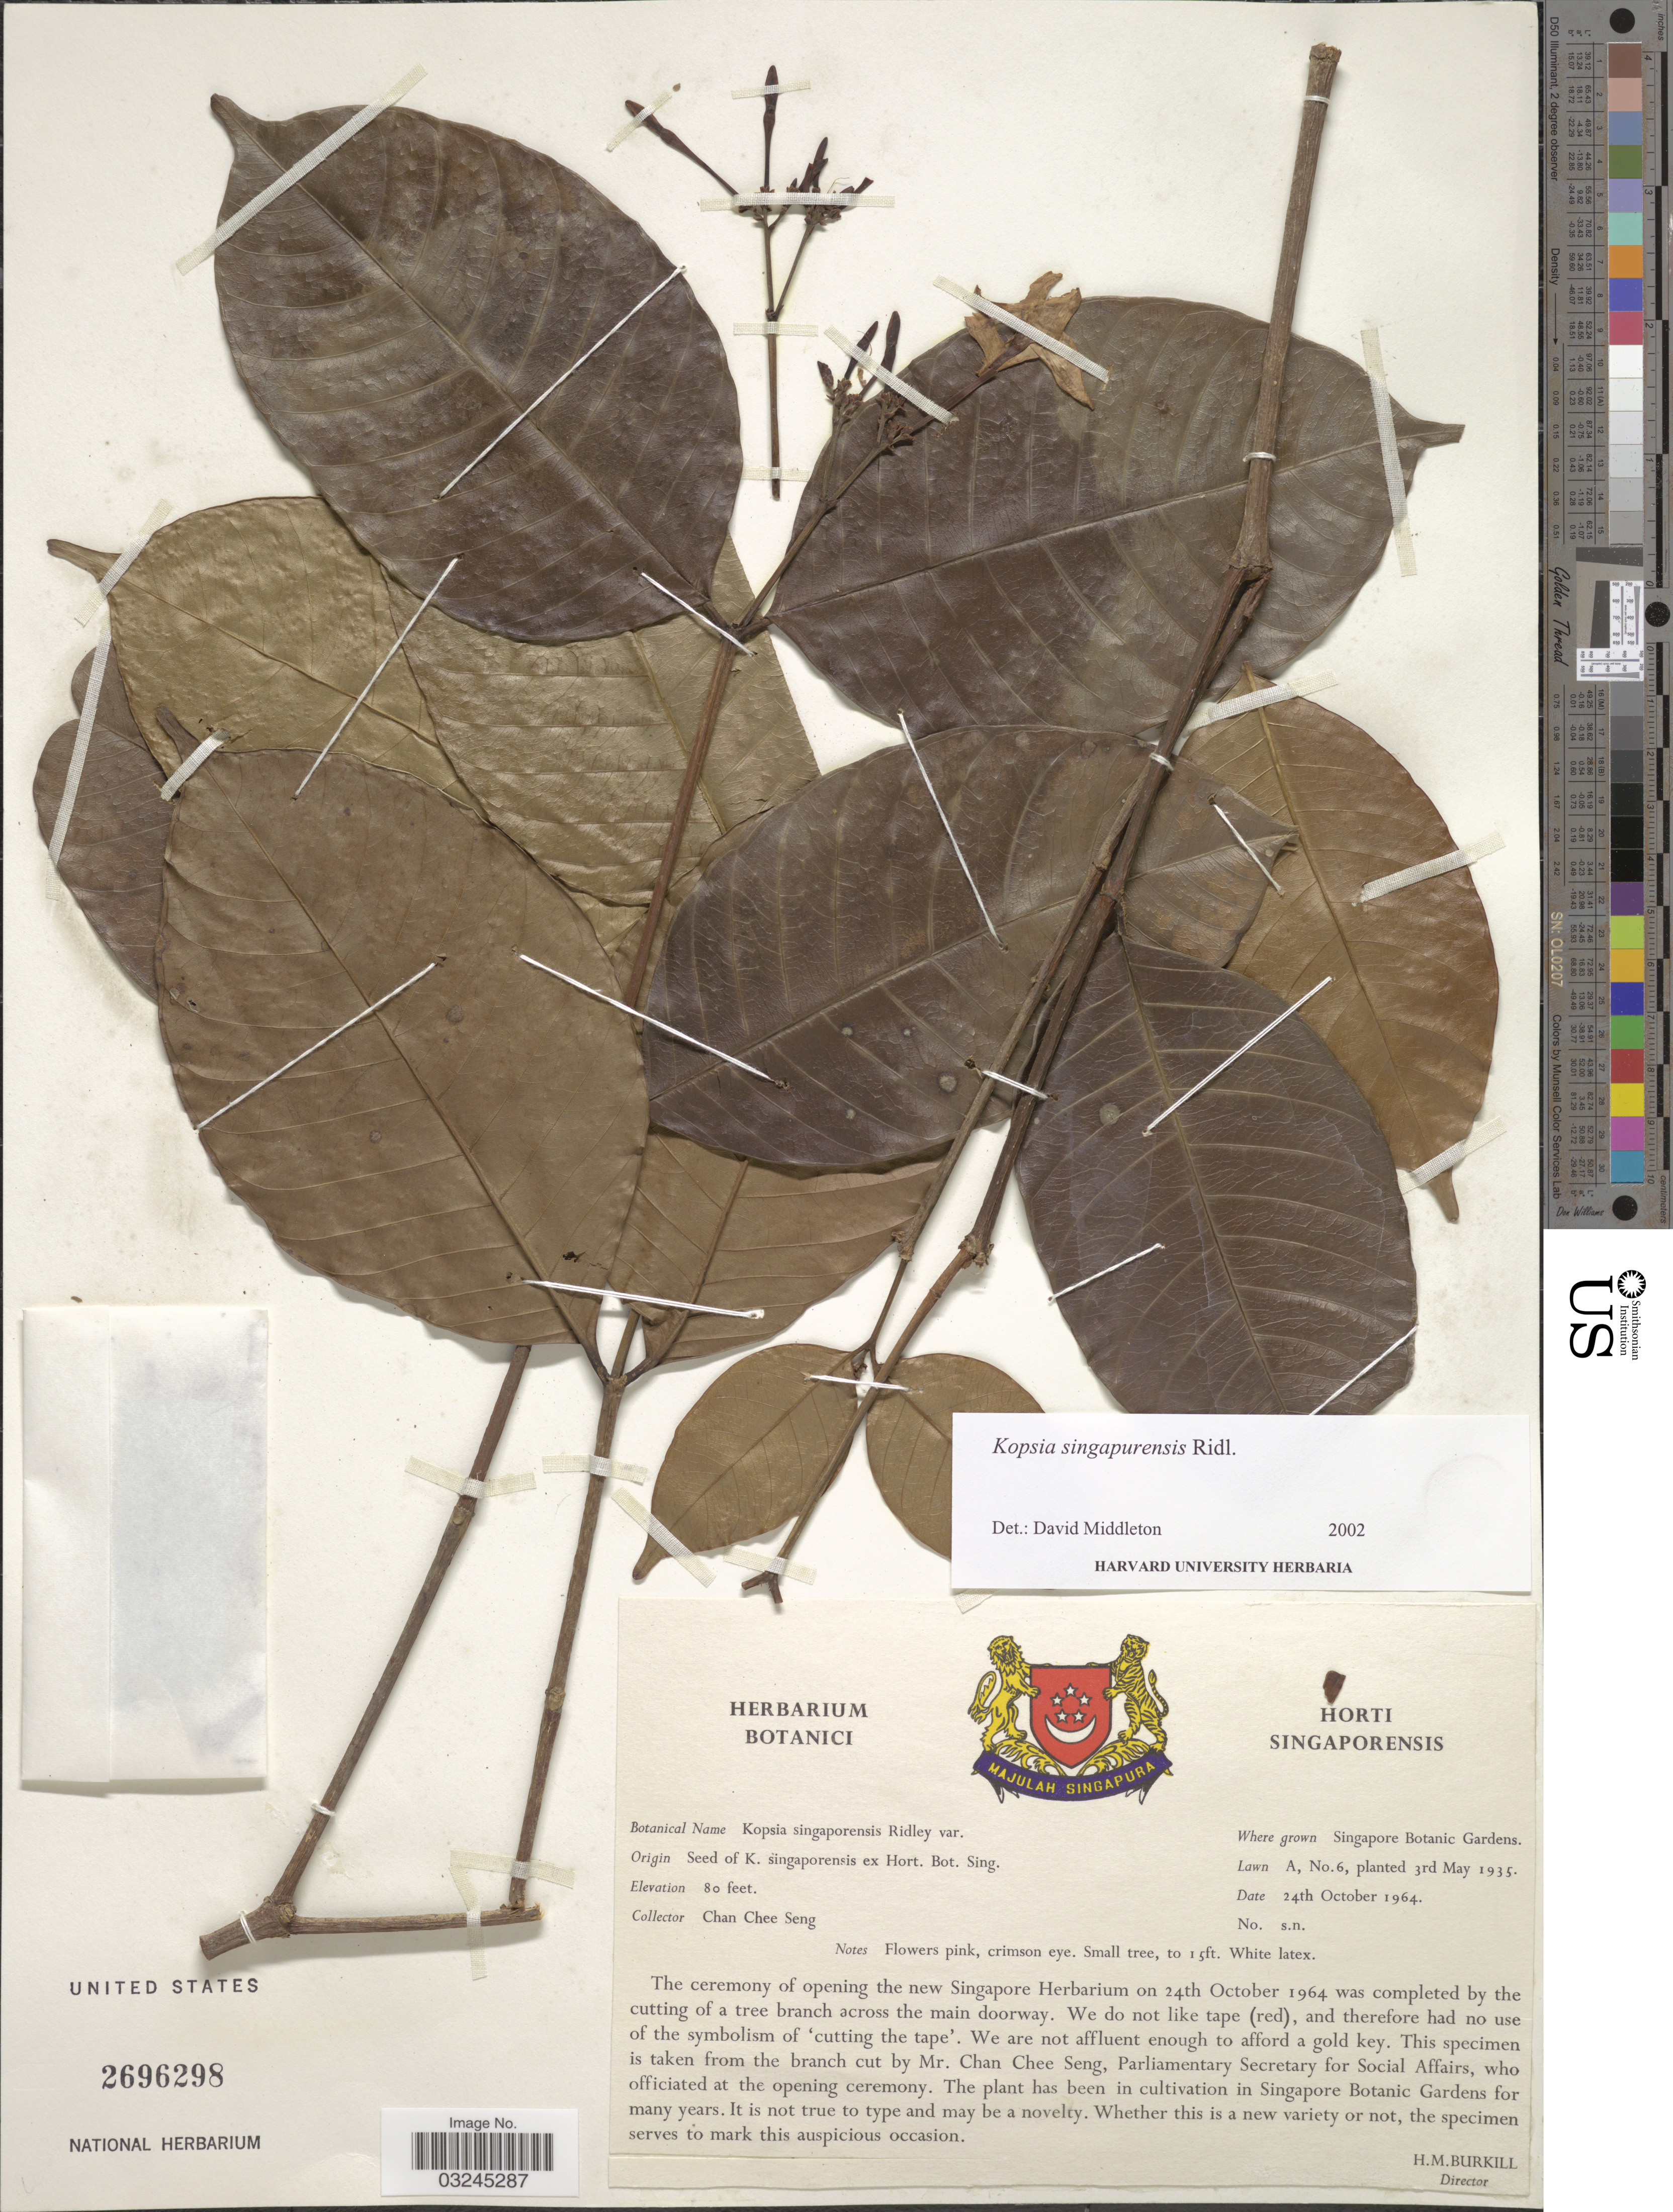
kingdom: Plantae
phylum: Tracheophyta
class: Magnoliopsida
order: Gentianales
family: Apocynaceae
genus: Kopsia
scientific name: Kopsia singapurensis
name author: Ridl.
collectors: C. Tseng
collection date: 1964-10-24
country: Singapore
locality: Singapore Botanic Gardens.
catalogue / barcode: US 2696298